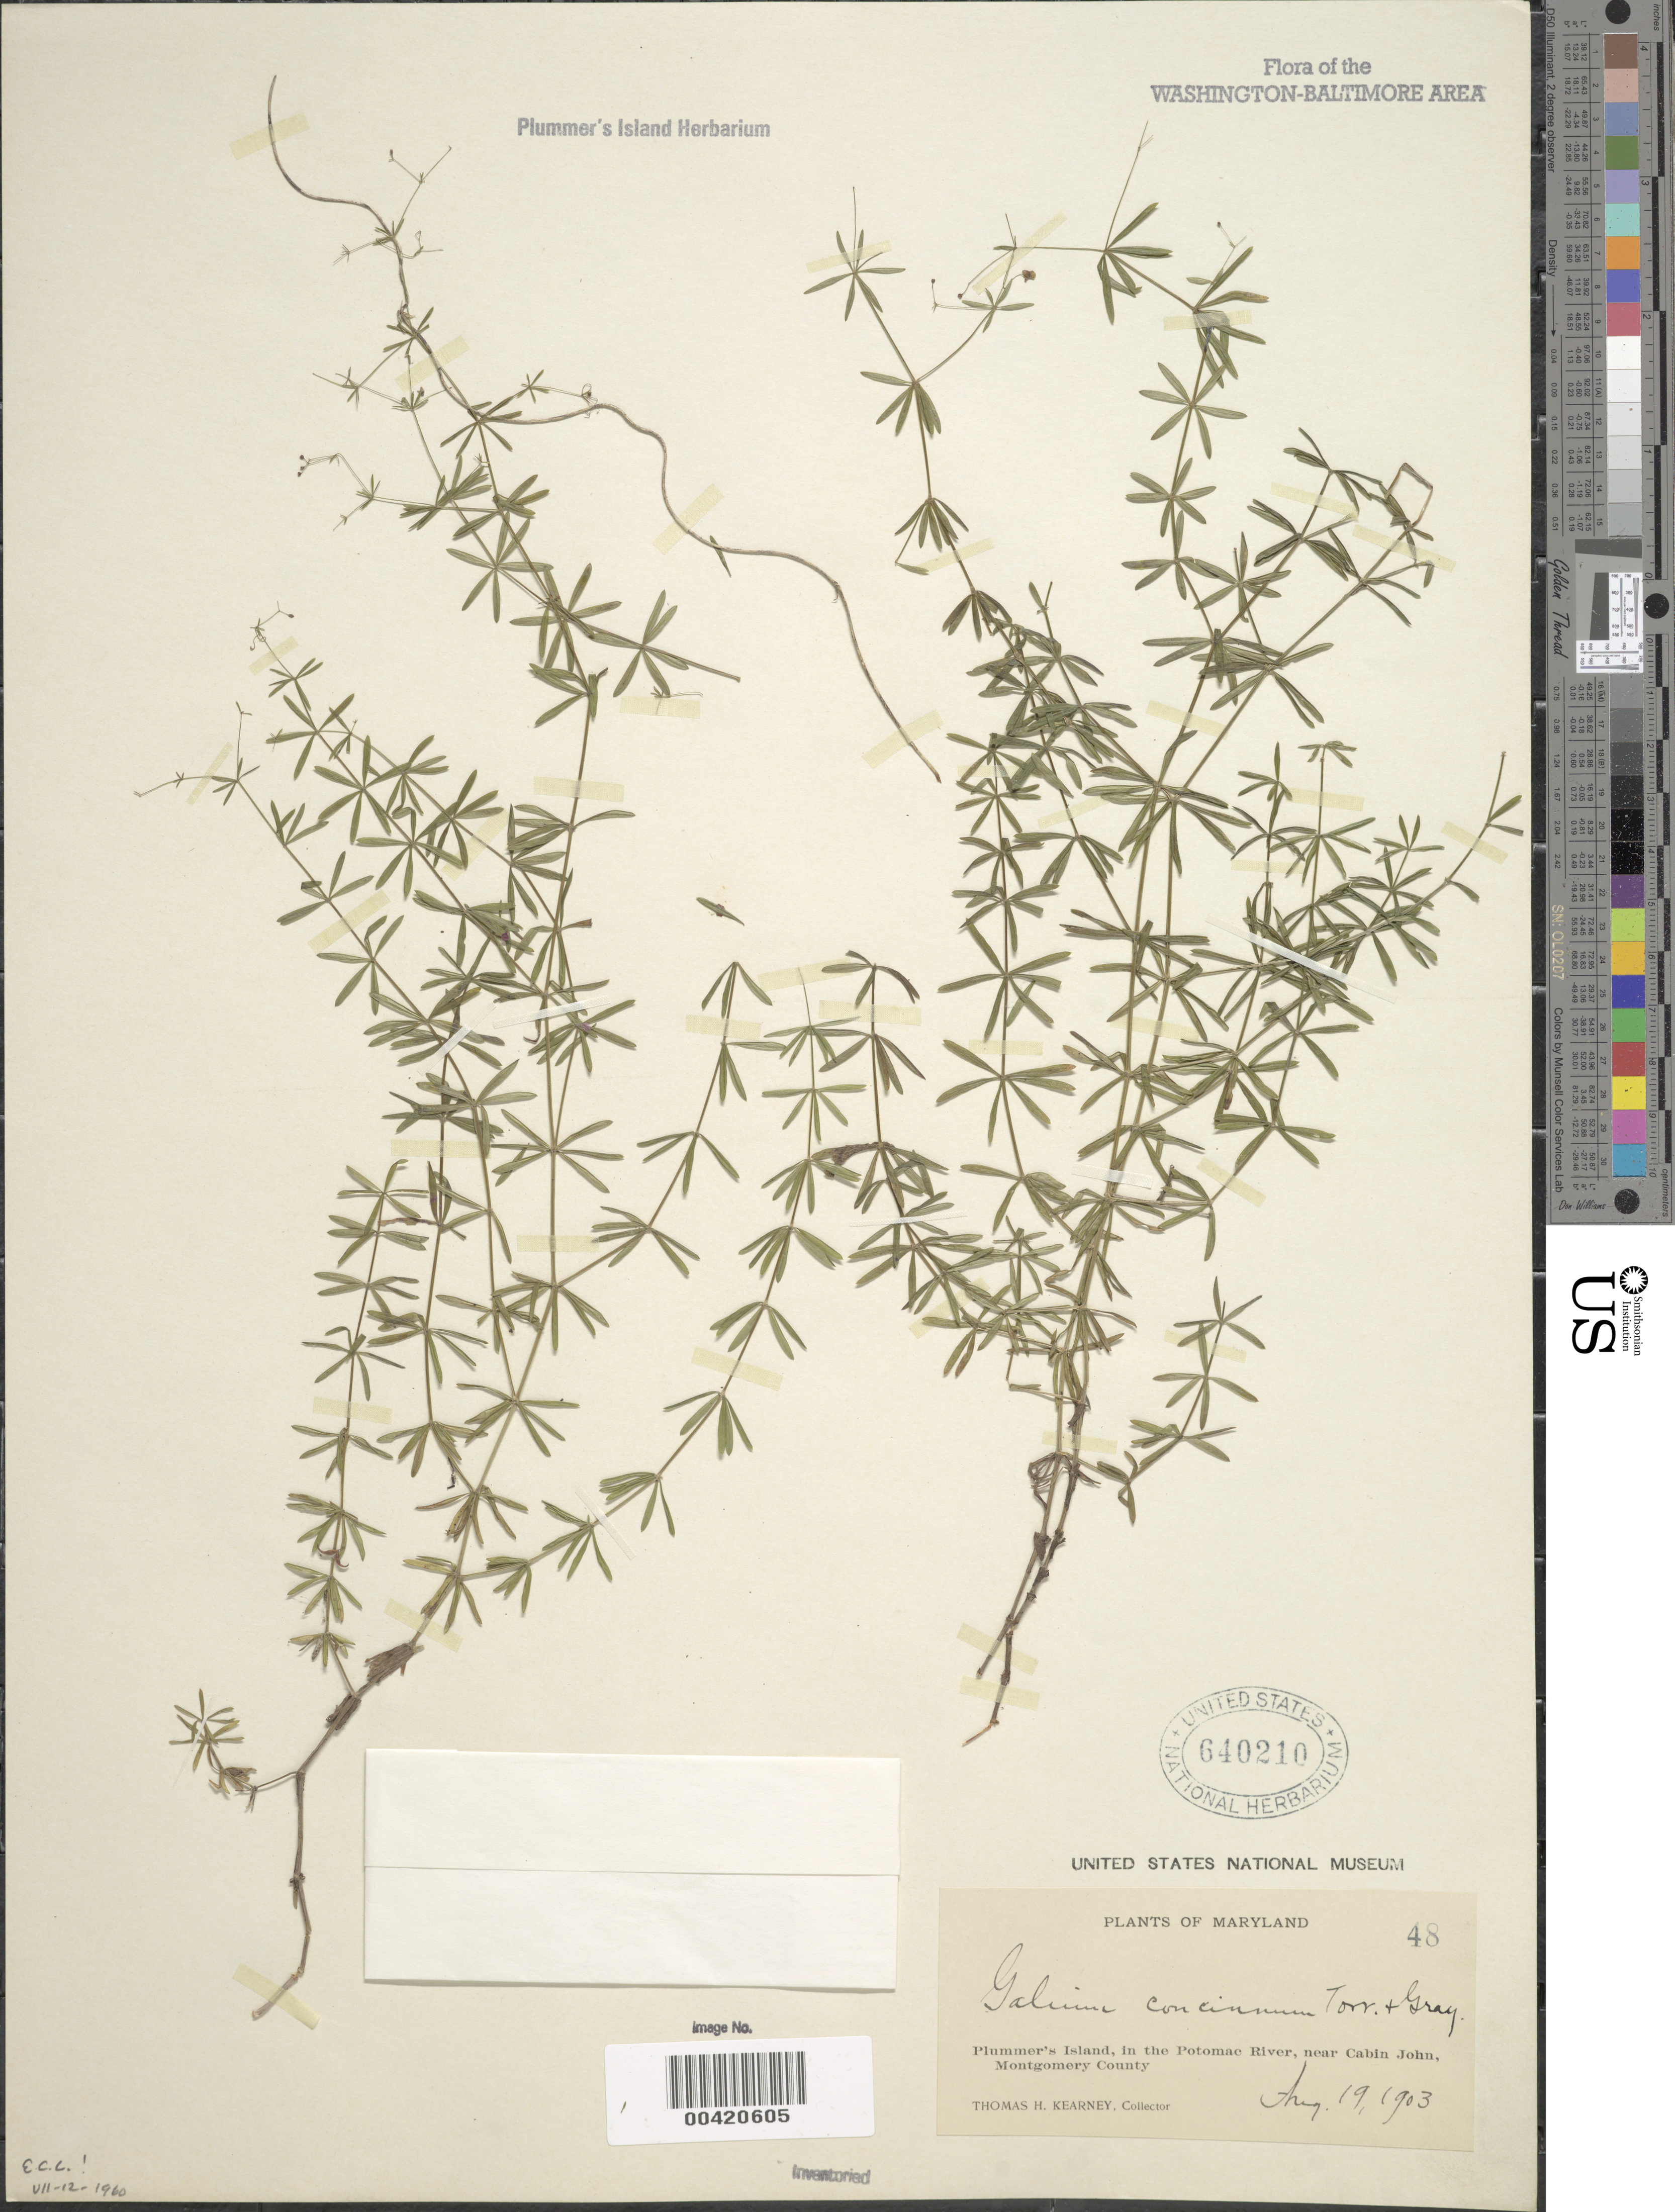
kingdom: Plantae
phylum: Tracheophyta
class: Magnoliopsida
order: Gentianales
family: Rubiaceae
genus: Galium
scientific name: Galium concinnum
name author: Torr. & A. Gray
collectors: T. H. Kearney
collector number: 48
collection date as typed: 19 Aug 1903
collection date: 1903-08-19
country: United States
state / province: Maryland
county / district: Montgomery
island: Plummers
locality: Plummer's Island C. & O. Canal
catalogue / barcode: US 640210